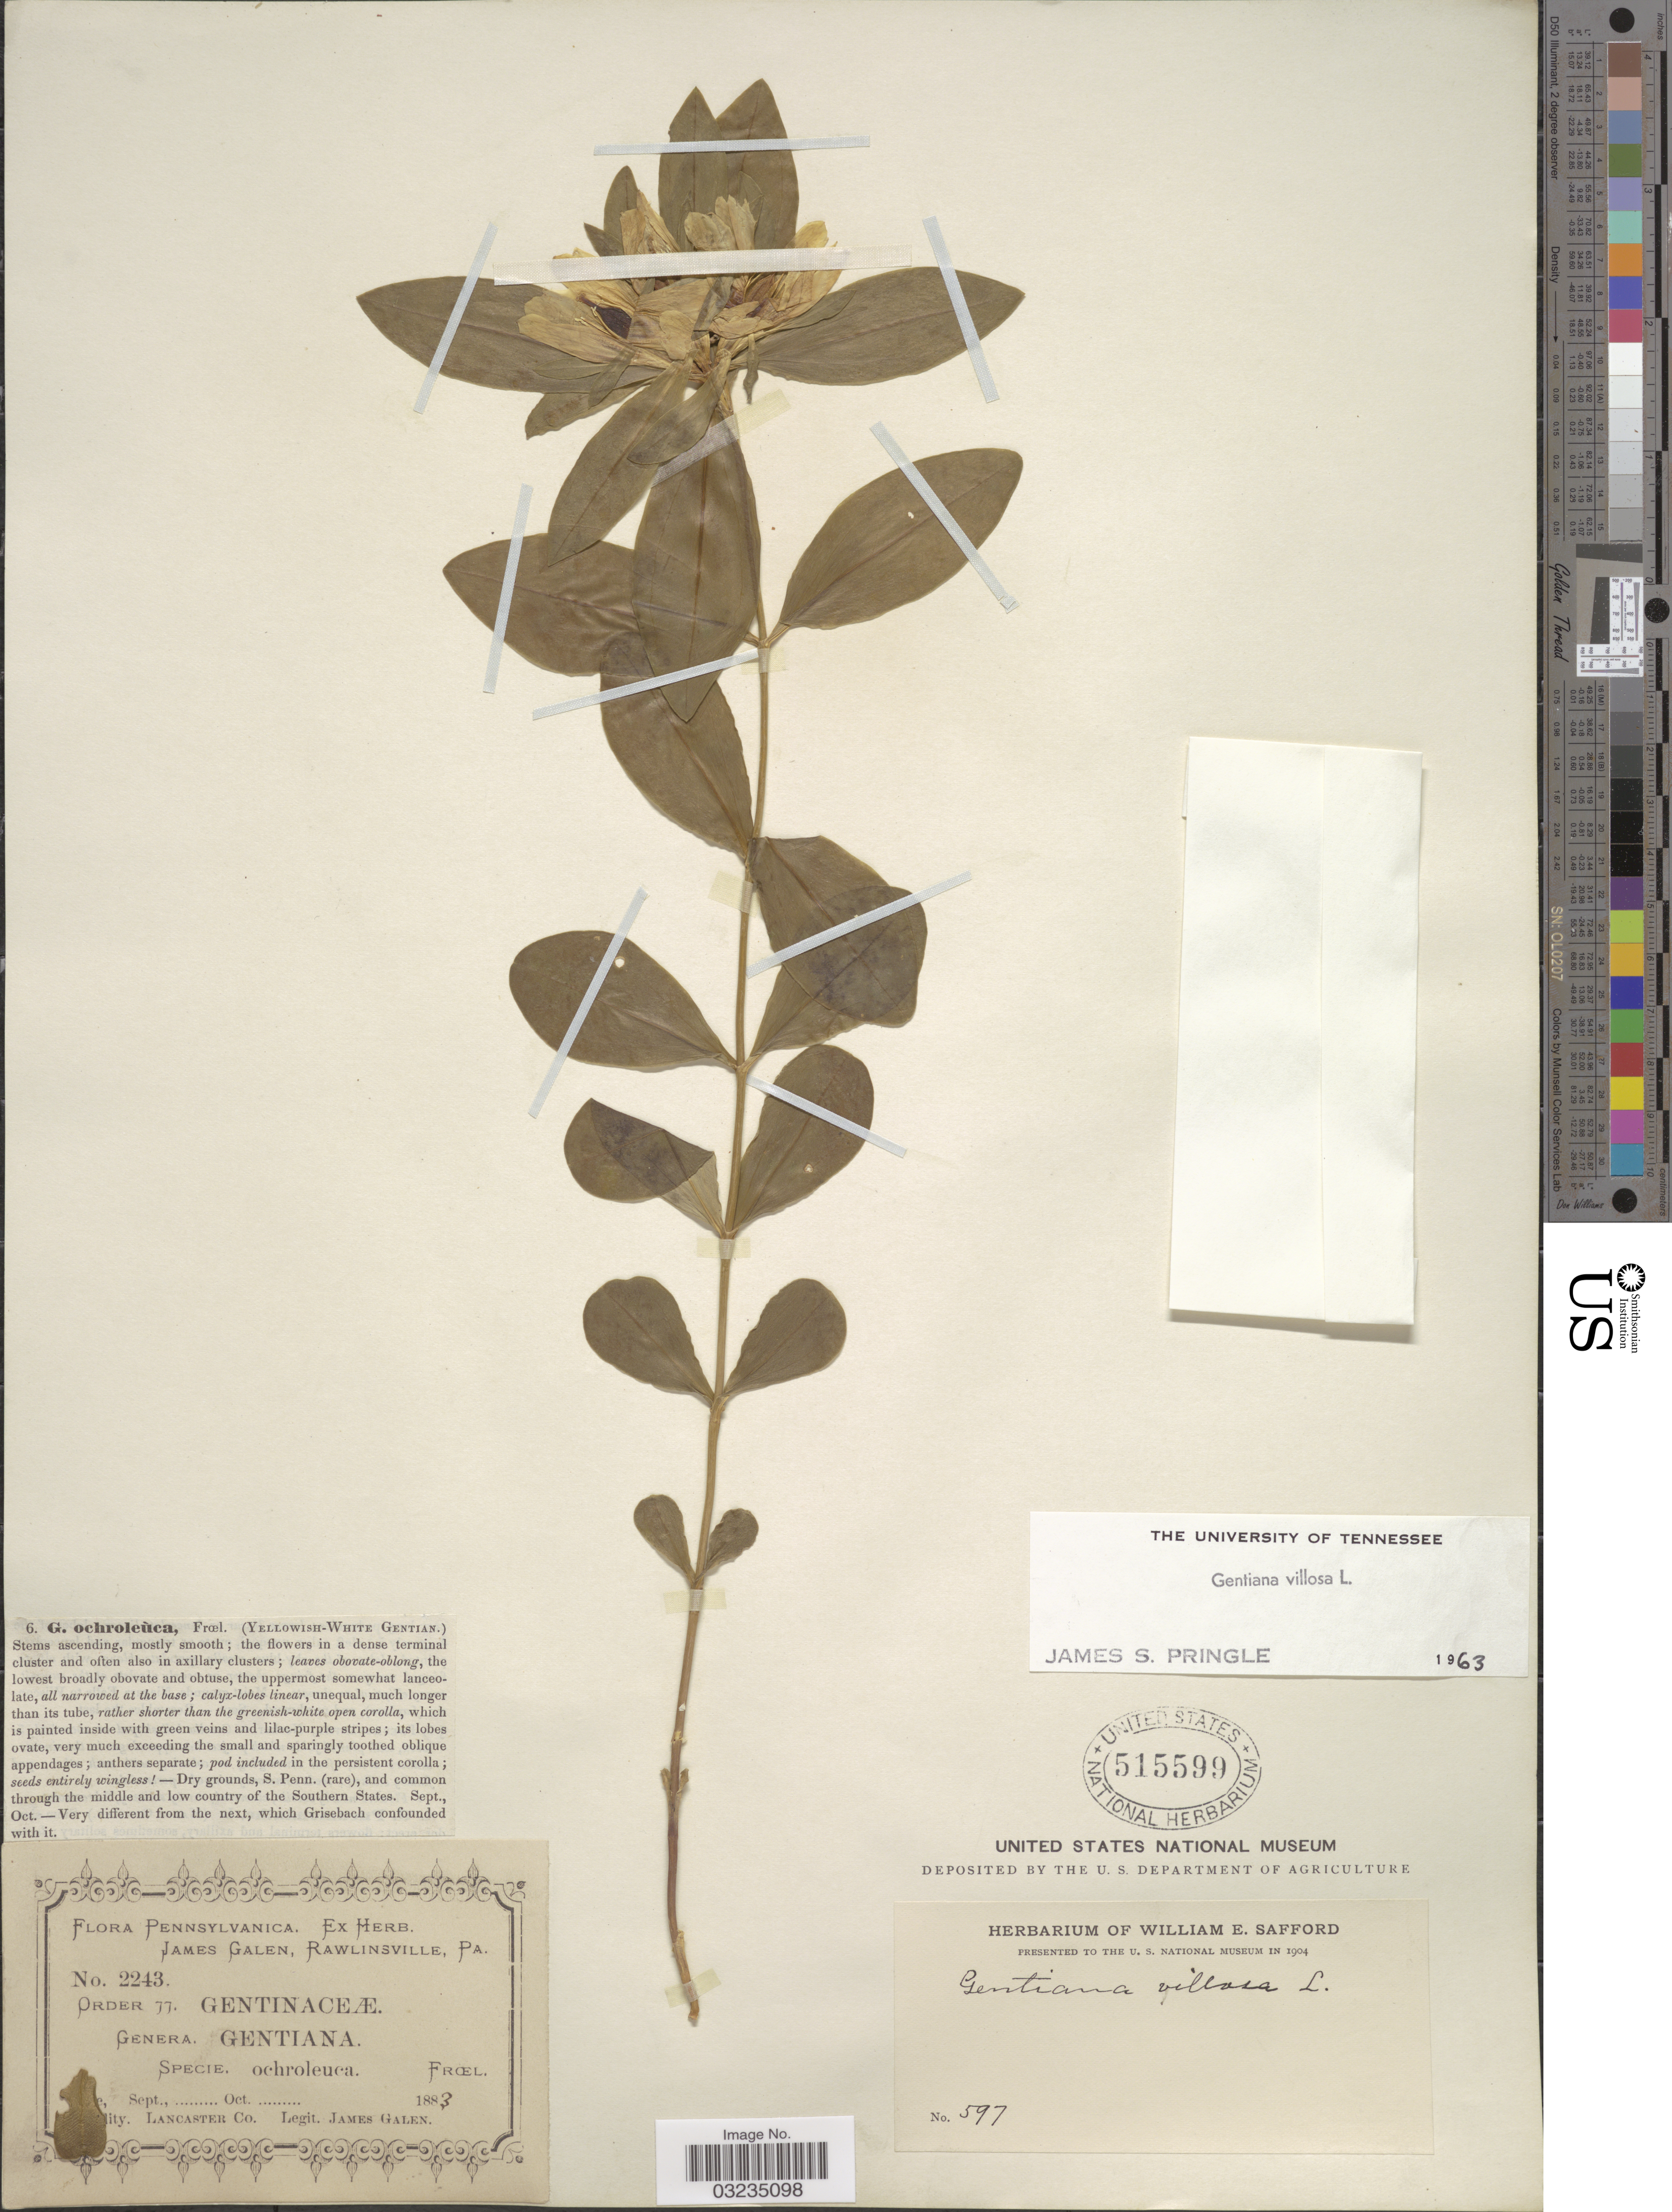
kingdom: Plantae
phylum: Tracheophyta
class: Magnoliopsida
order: Gentianales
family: Gentianaceae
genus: Gentiana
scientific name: Gentiana villosa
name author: L.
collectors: J. Galen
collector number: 2243/597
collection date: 1883-09/1883-10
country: United States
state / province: Pennsylvania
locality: Pennsylvanica. Lancaster Co. S. Penn. (rare), and common through the middle and low country of the Southern States.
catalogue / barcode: US 515599